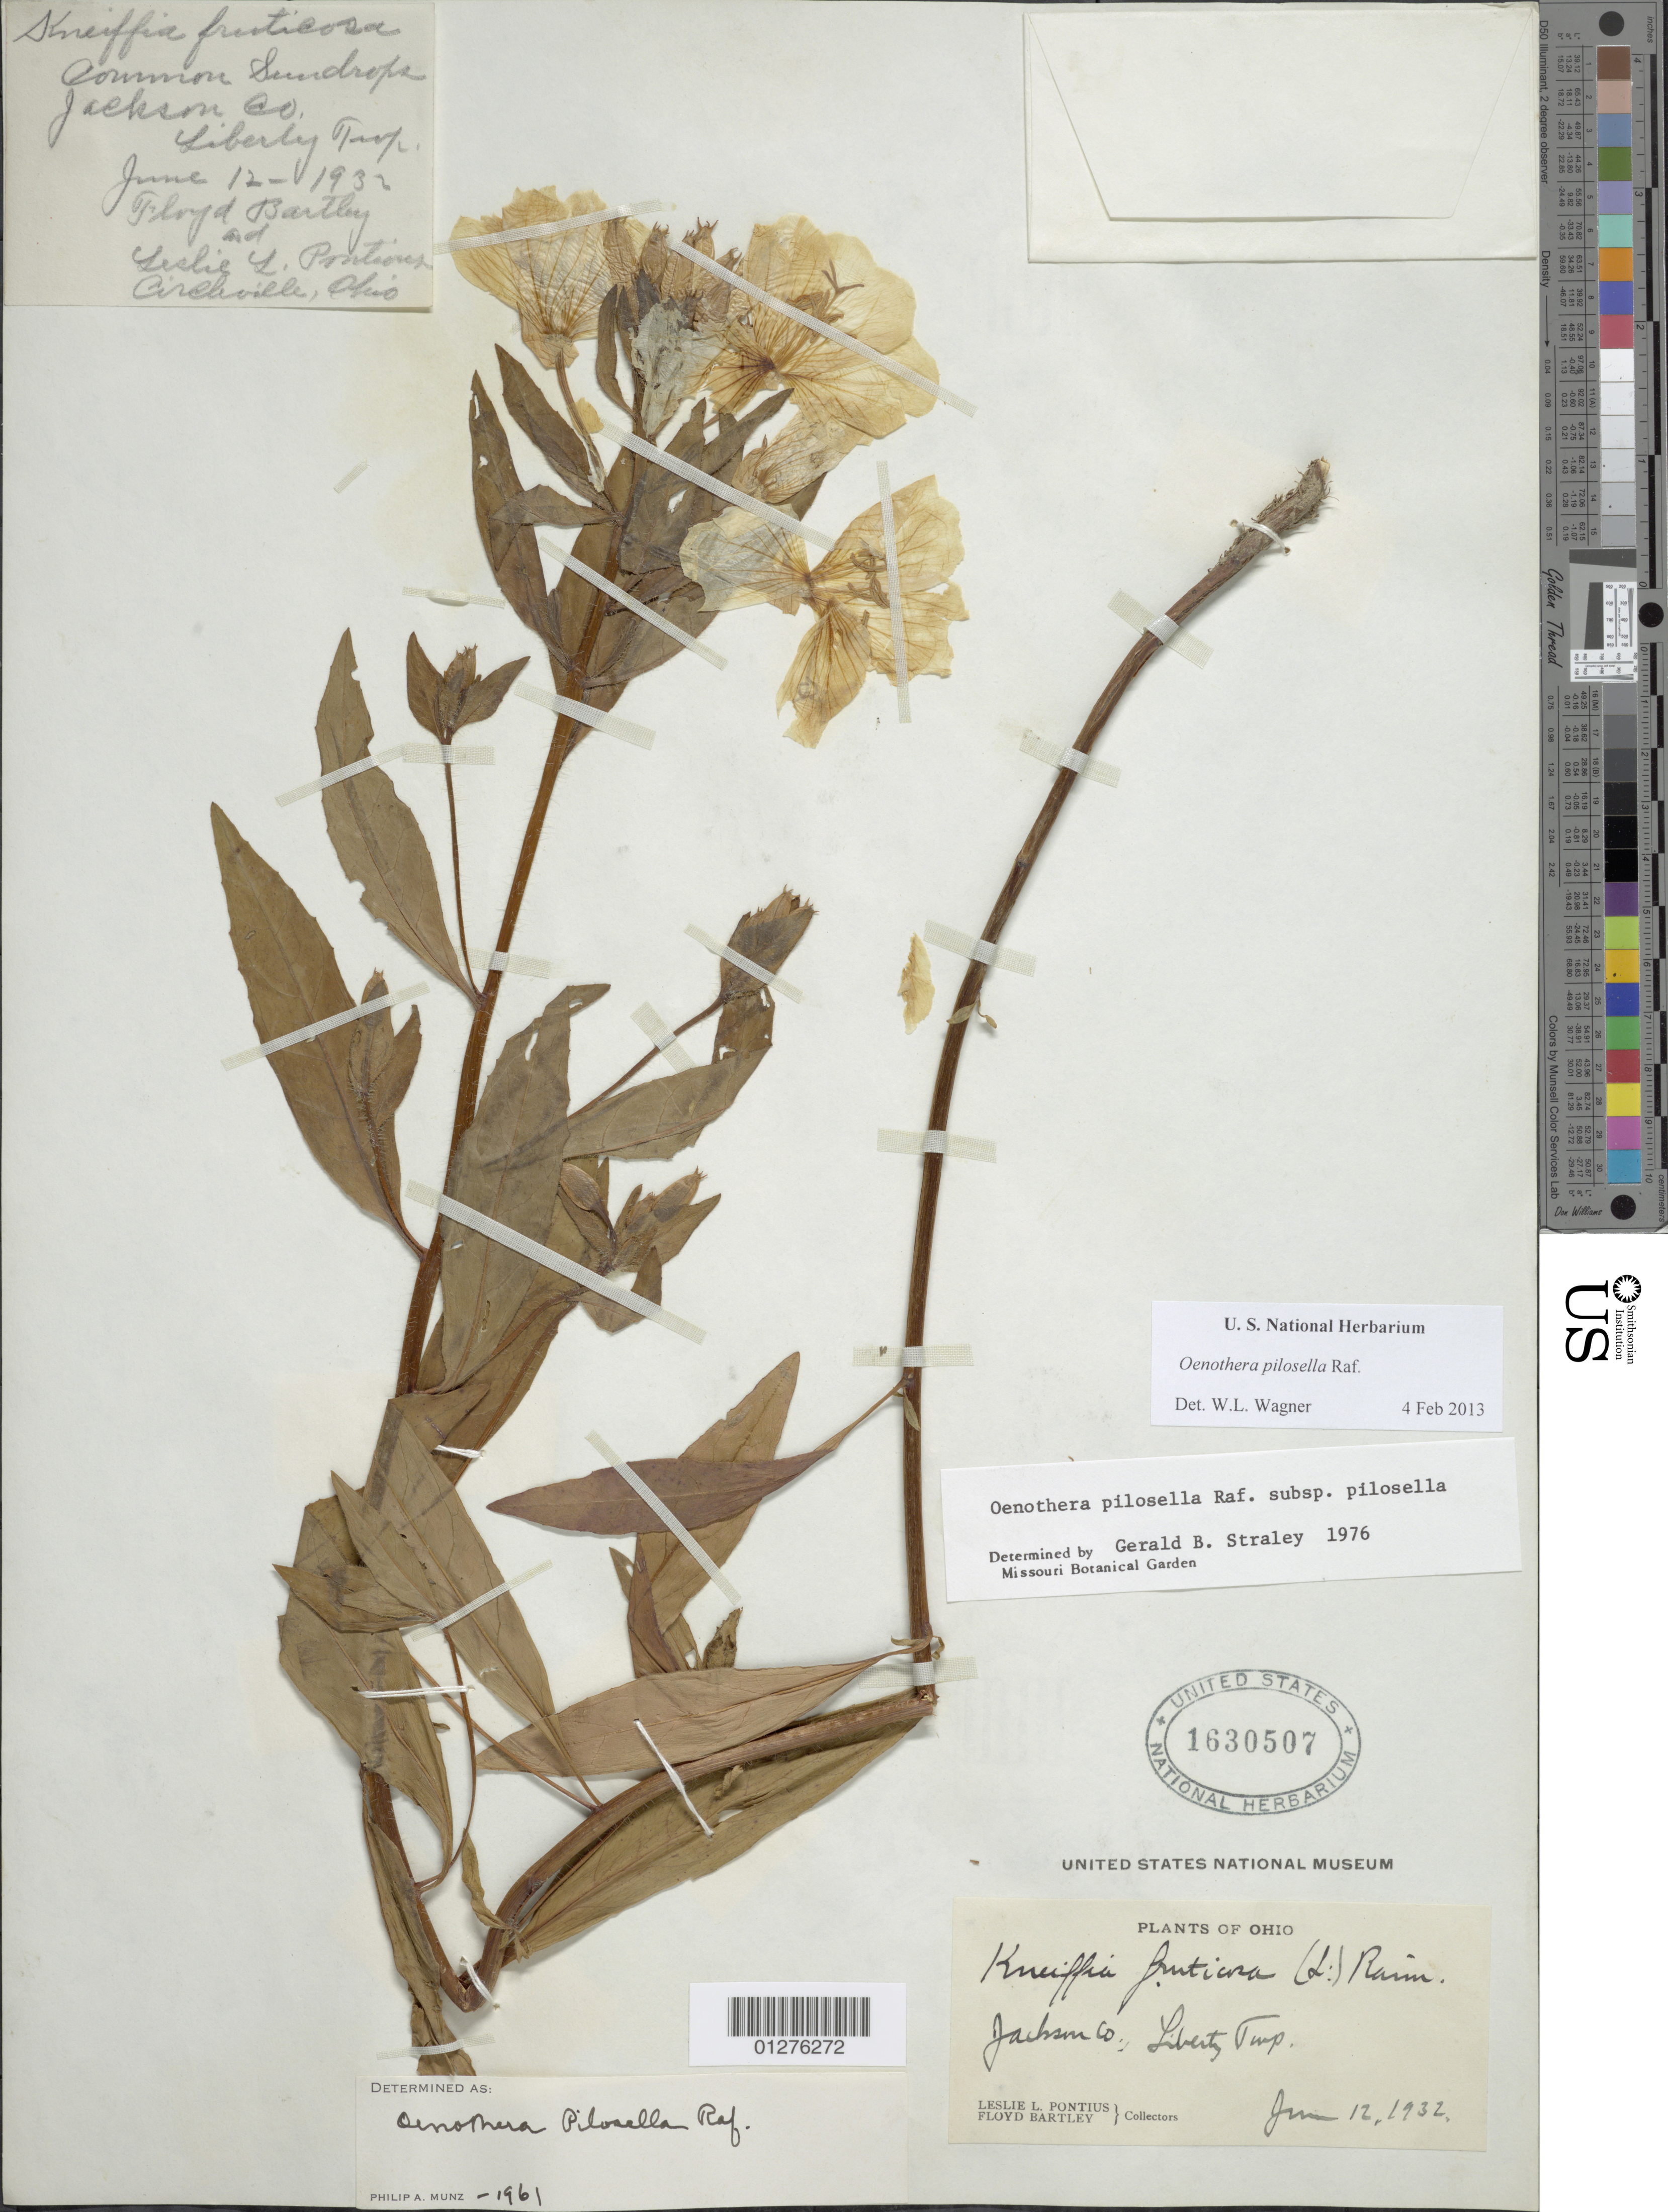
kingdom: Plantae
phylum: Tracheophyta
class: Magnoliopsida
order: Myrtales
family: Onagraceae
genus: Oenothera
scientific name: Oenothera pilosella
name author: Raf.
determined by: Wagner, W. L., (BOT), Smithsonian Institution - National Museum of Natural History (UNITED STATES)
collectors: L. Pontius & F. Bartley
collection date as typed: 12 Jun 1932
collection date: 1932-06-12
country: United States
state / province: Ohio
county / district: Jackson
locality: Liberty Twp.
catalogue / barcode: US 1630507